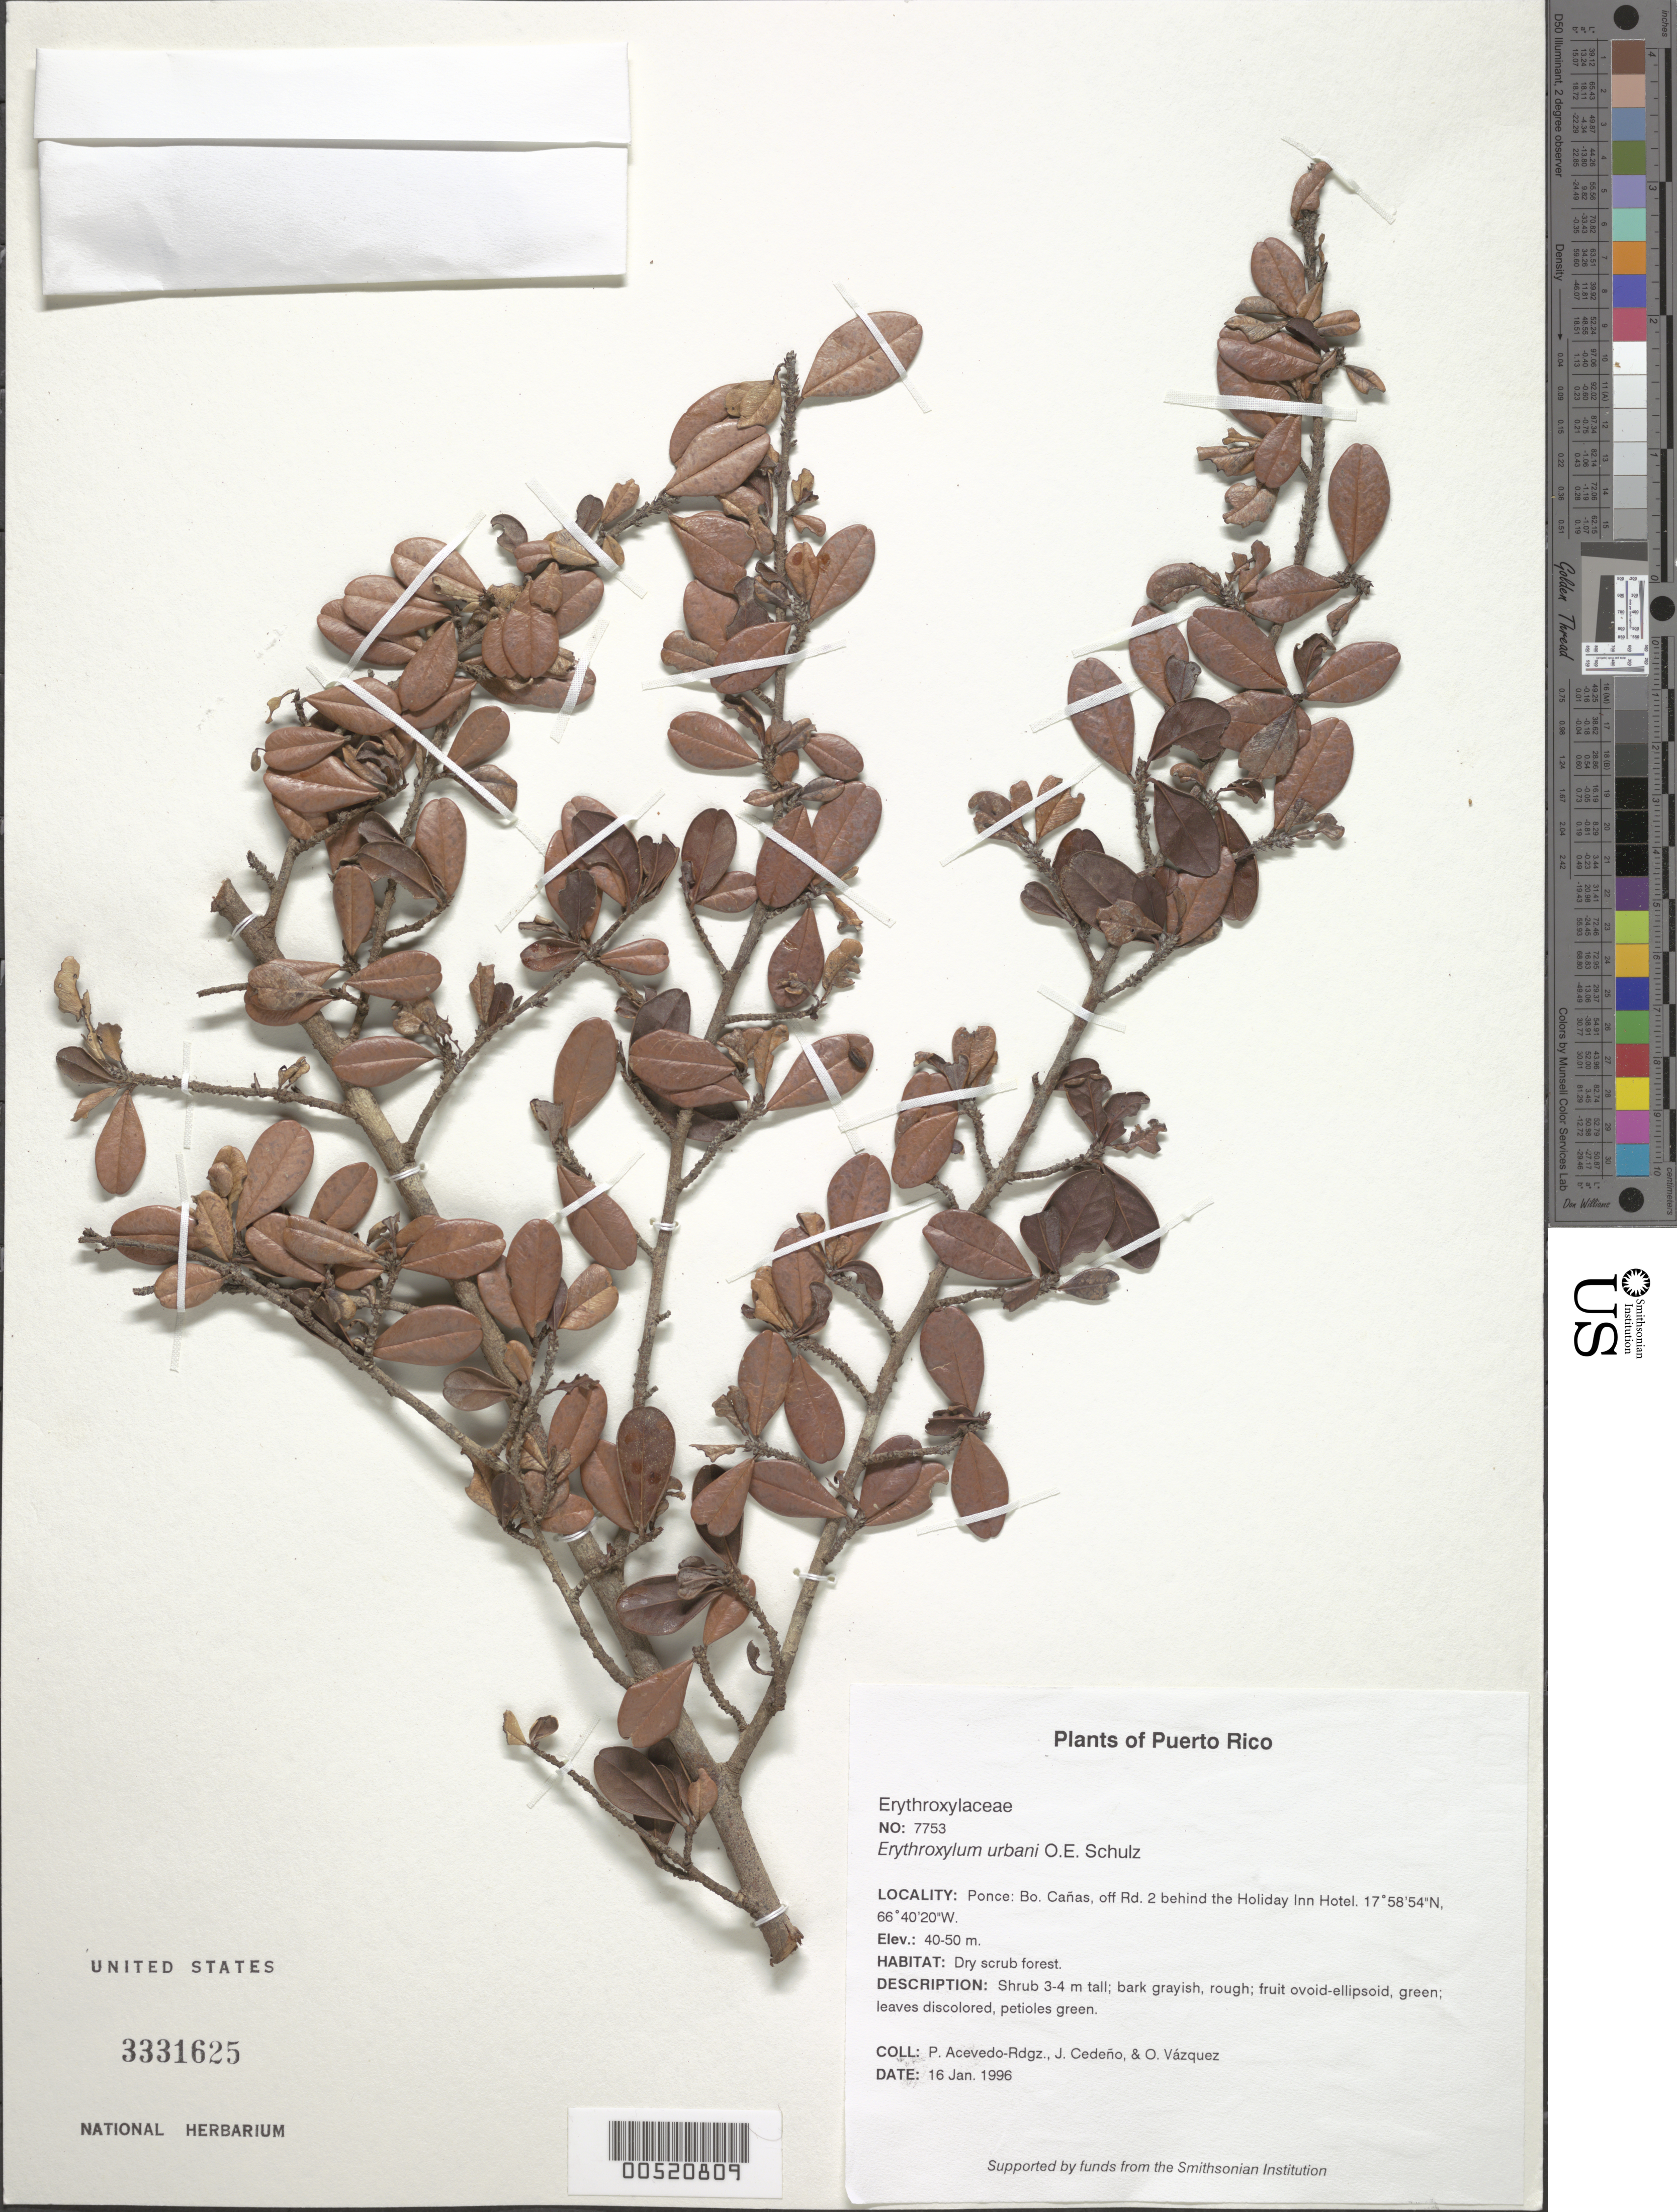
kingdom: Plantae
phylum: Tracheophyta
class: Magnoliopsida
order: Malpighiales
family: Erythroxylaceae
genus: Erythroxylum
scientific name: Erythroxylum urbanii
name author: O.E. Schulz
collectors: P. Acevedo-Rodr. & J. A. Cedeño M.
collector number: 7753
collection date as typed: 16 Jan 1996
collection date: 1996-01-16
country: Puerto Rico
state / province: Ponce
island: Puerto Rico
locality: Ponce: Bo. Cañas, off Rd. 2 behind the Holiday Inn Hotel.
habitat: Dry scrub forest.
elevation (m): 40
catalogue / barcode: US 3331625